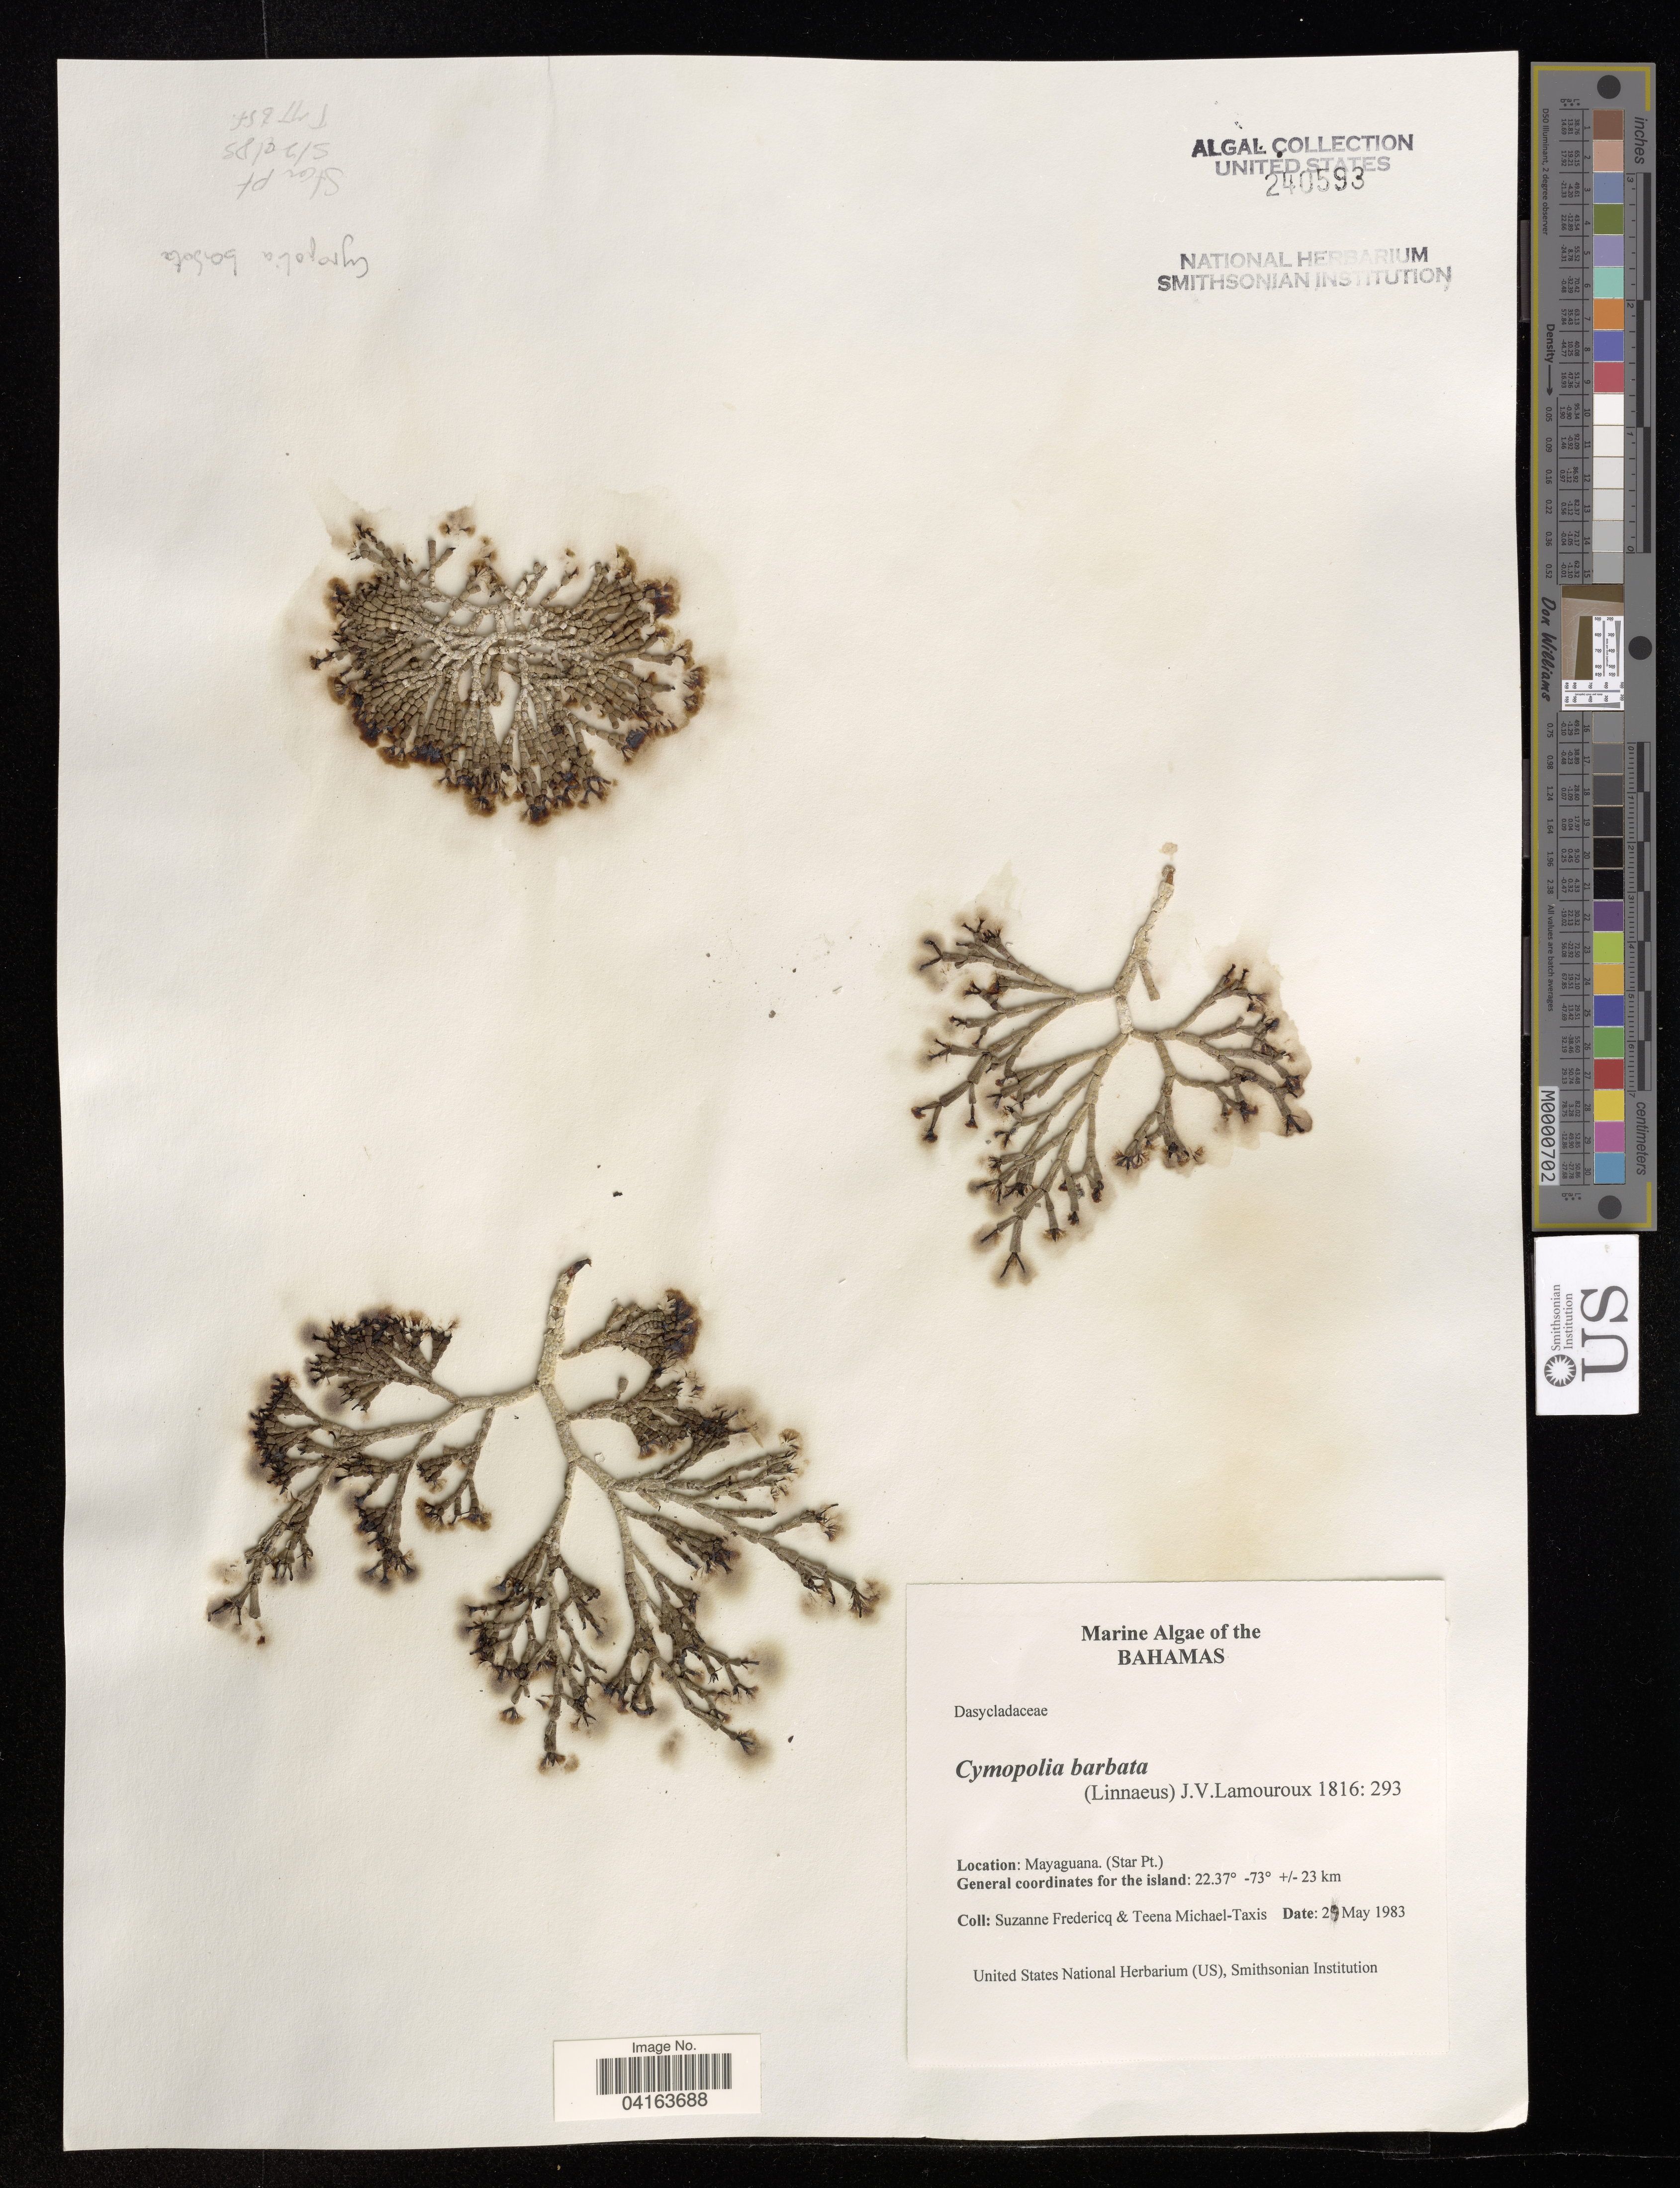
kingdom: Plantae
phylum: Chlorophyta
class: Ulvophyceae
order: Dasycladales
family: Dasycladaceae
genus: Cymopolia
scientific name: Cymopolia barbata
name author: (L.) J.V.Lamouroux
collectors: S. Fredericq & T. Michael-Taxis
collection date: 1983-05-29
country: Bahamas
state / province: Mayaguana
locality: (Star Pt.)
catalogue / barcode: US 240593